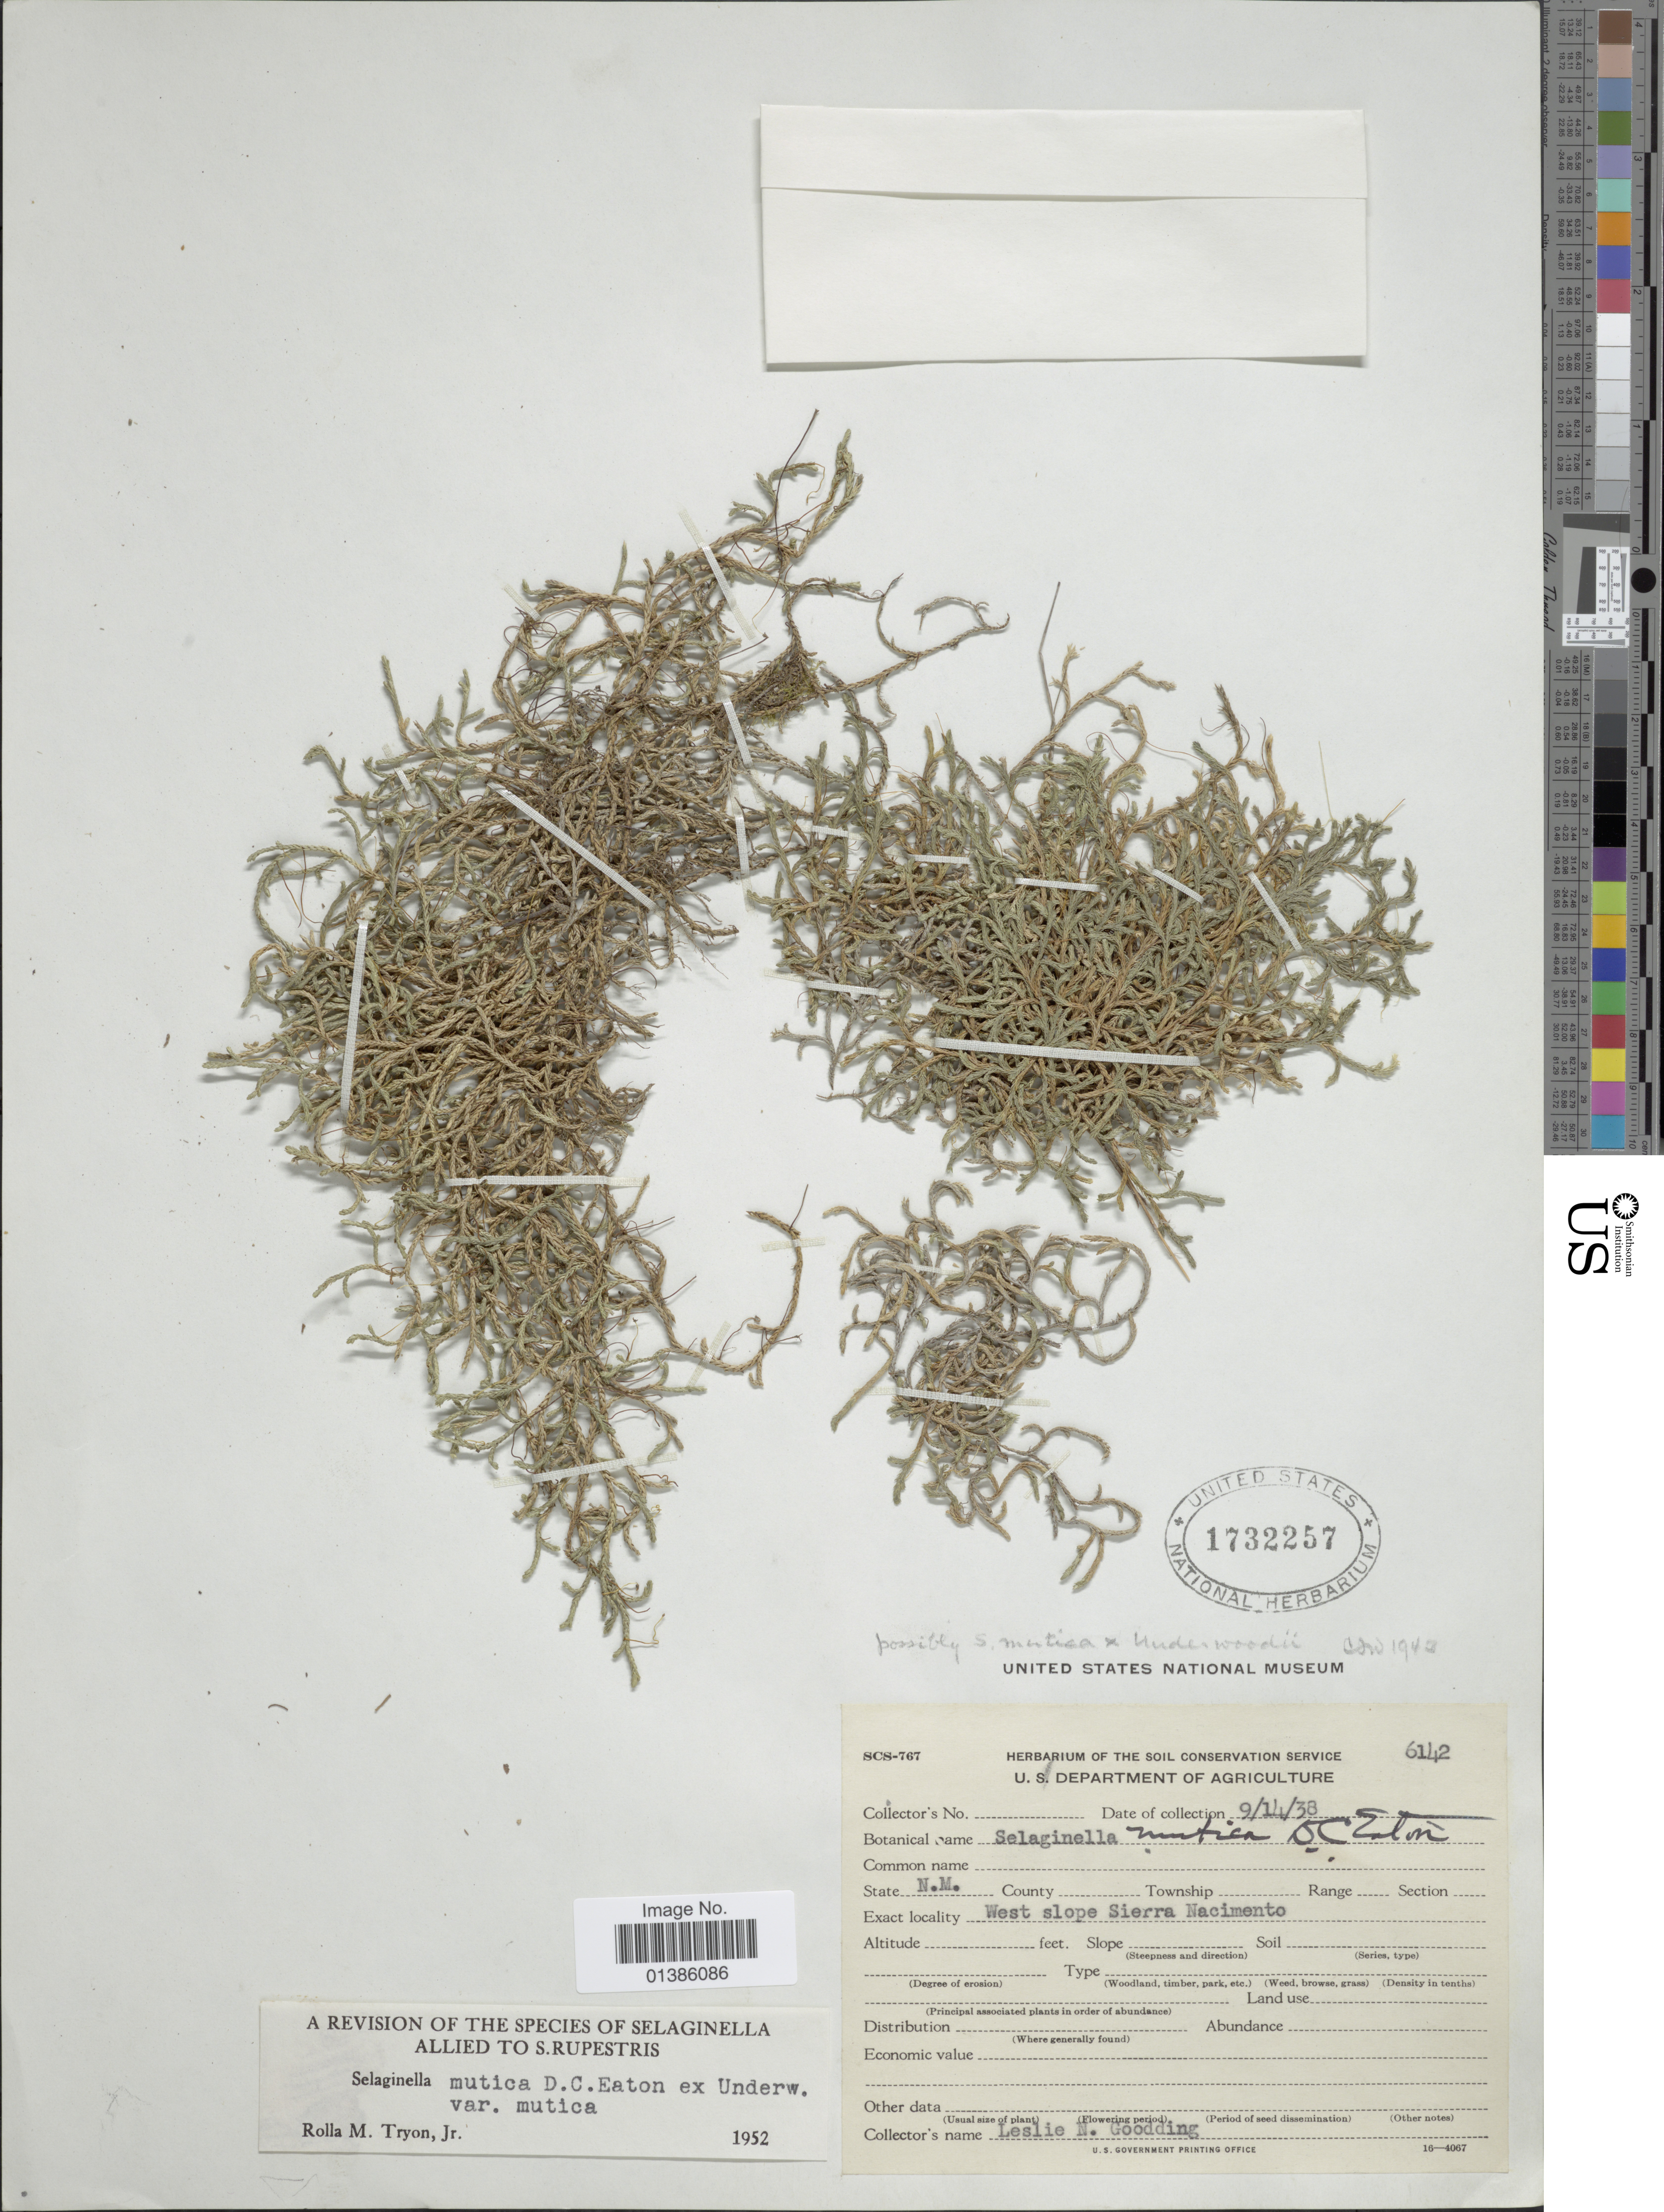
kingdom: Plantae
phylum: Tracheophyta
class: Lycopodiopsida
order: Selaginellales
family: Selaginellaceae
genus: Selaginella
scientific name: Selaginella mutica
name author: D.C. Eaton in Underw.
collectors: L. N. Goodding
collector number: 6142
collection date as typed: Transcribed d/m/y: 14/9/38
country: United States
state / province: New Mexico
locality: West slope Sierra Nacimento.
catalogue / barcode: US 1732257